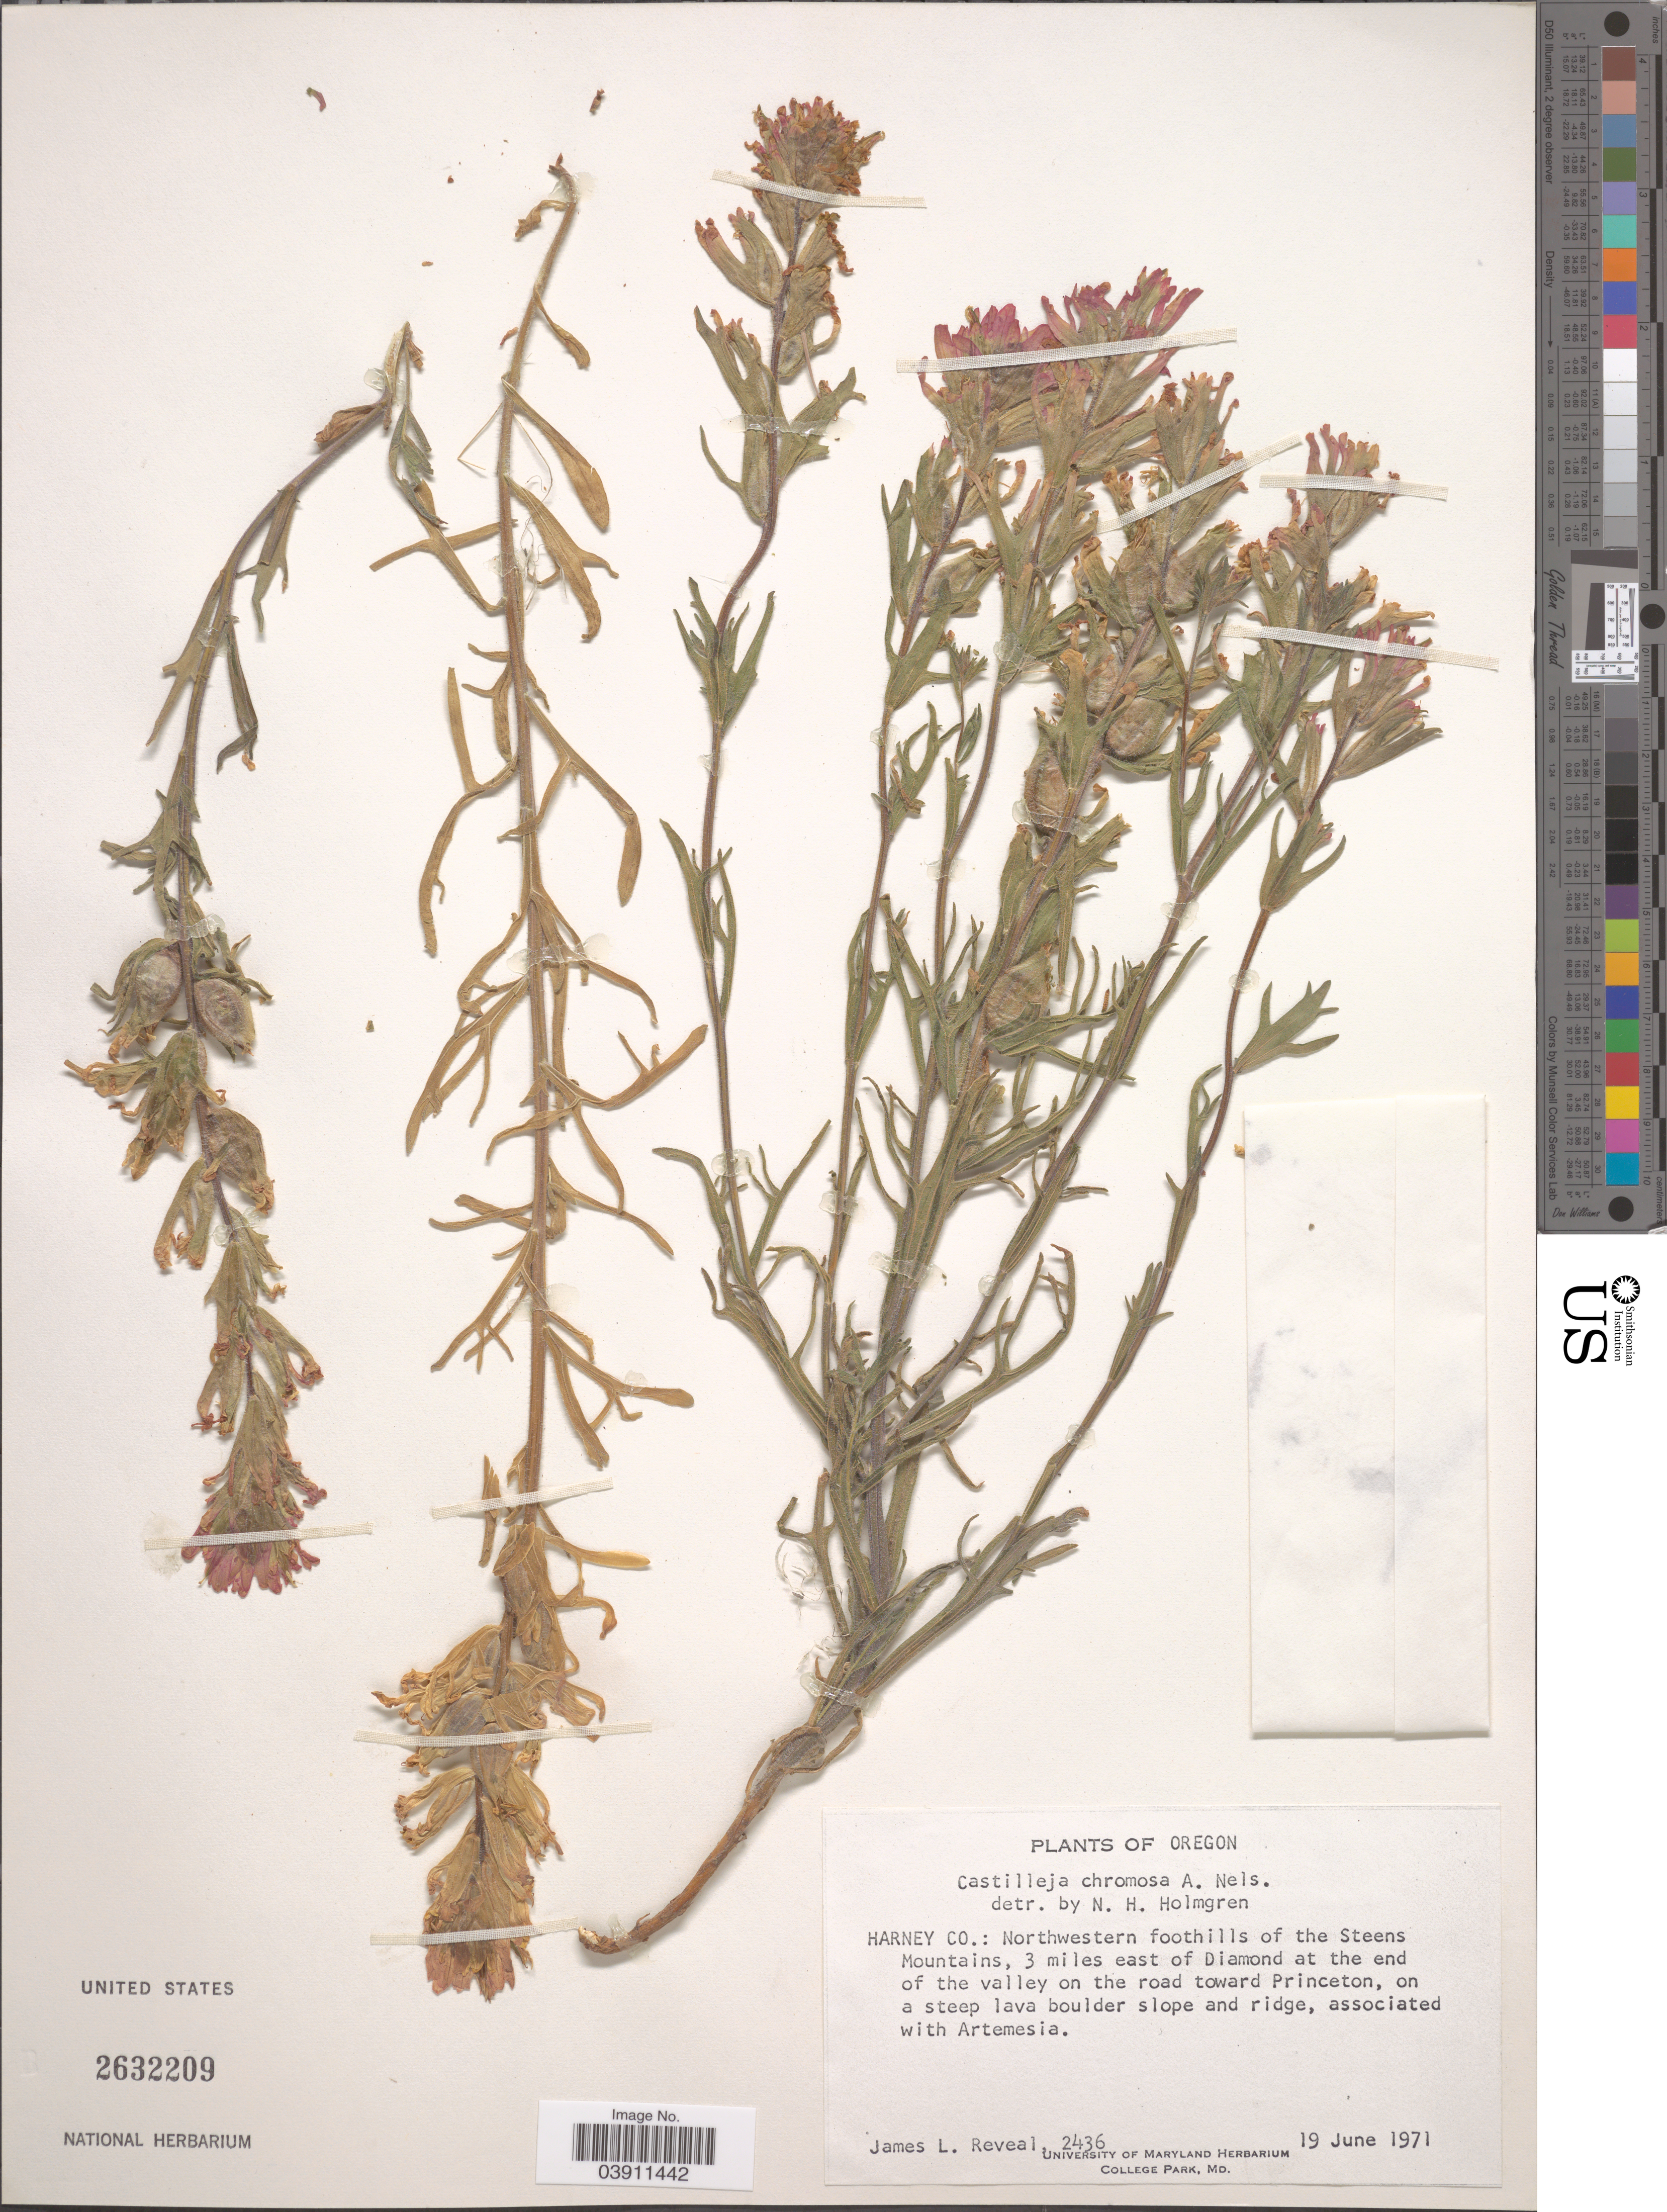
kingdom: Plantae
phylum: Tracheophyta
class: Magnoliopsida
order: Lamiales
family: Orobanchaceae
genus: Castilleja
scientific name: Castilleja chromosa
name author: A. Nelson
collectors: J. L. Reveal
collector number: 2436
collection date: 1971-06-19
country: United States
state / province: Oregon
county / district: Harney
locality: Harney Co.: Northwestern foothills of the Steens Mountains, 3 miles east of Diamond at the end of the valley on the road toward Princeton.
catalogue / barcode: US 2632209